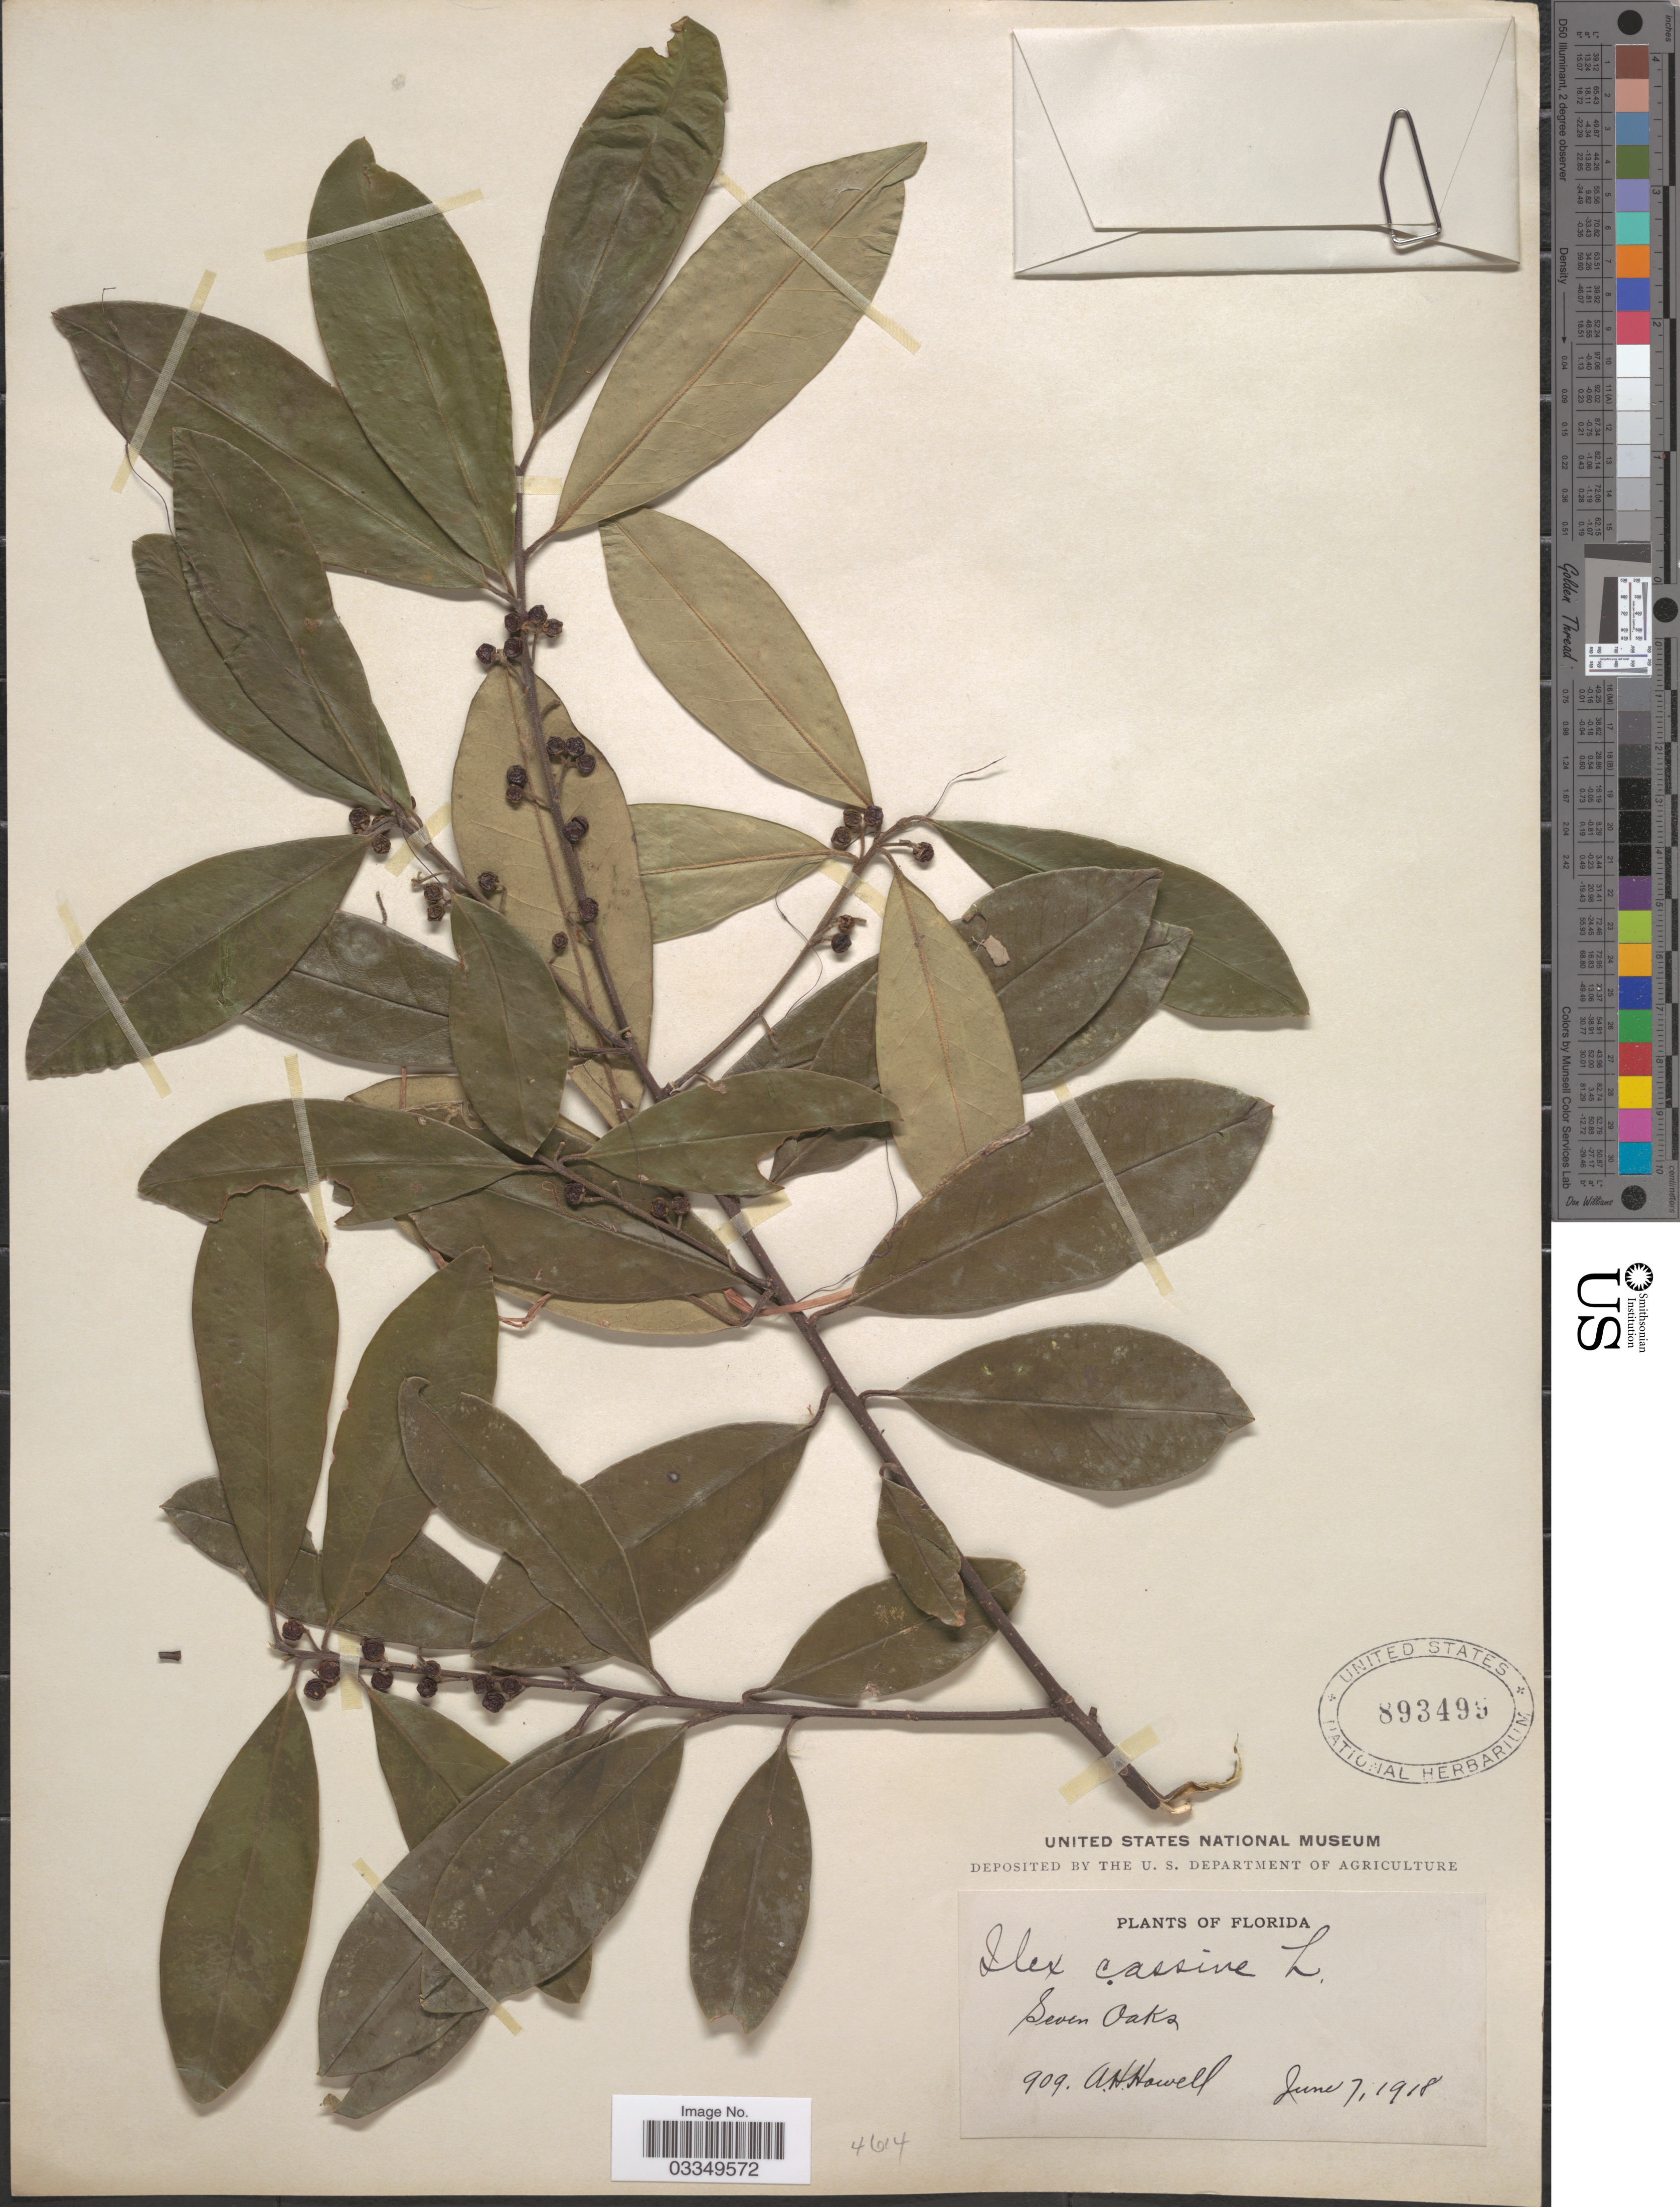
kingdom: Plantae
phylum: Tracheophyta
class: Magnoliopsida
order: Aquifoliales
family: Aquifoliaceae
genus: Ilex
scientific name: Ilex cassine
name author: L.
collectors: A. Howell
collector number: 909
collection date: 1918-06-07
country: United States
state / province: Florida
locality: Seven Oaks.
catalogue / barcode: US 893499